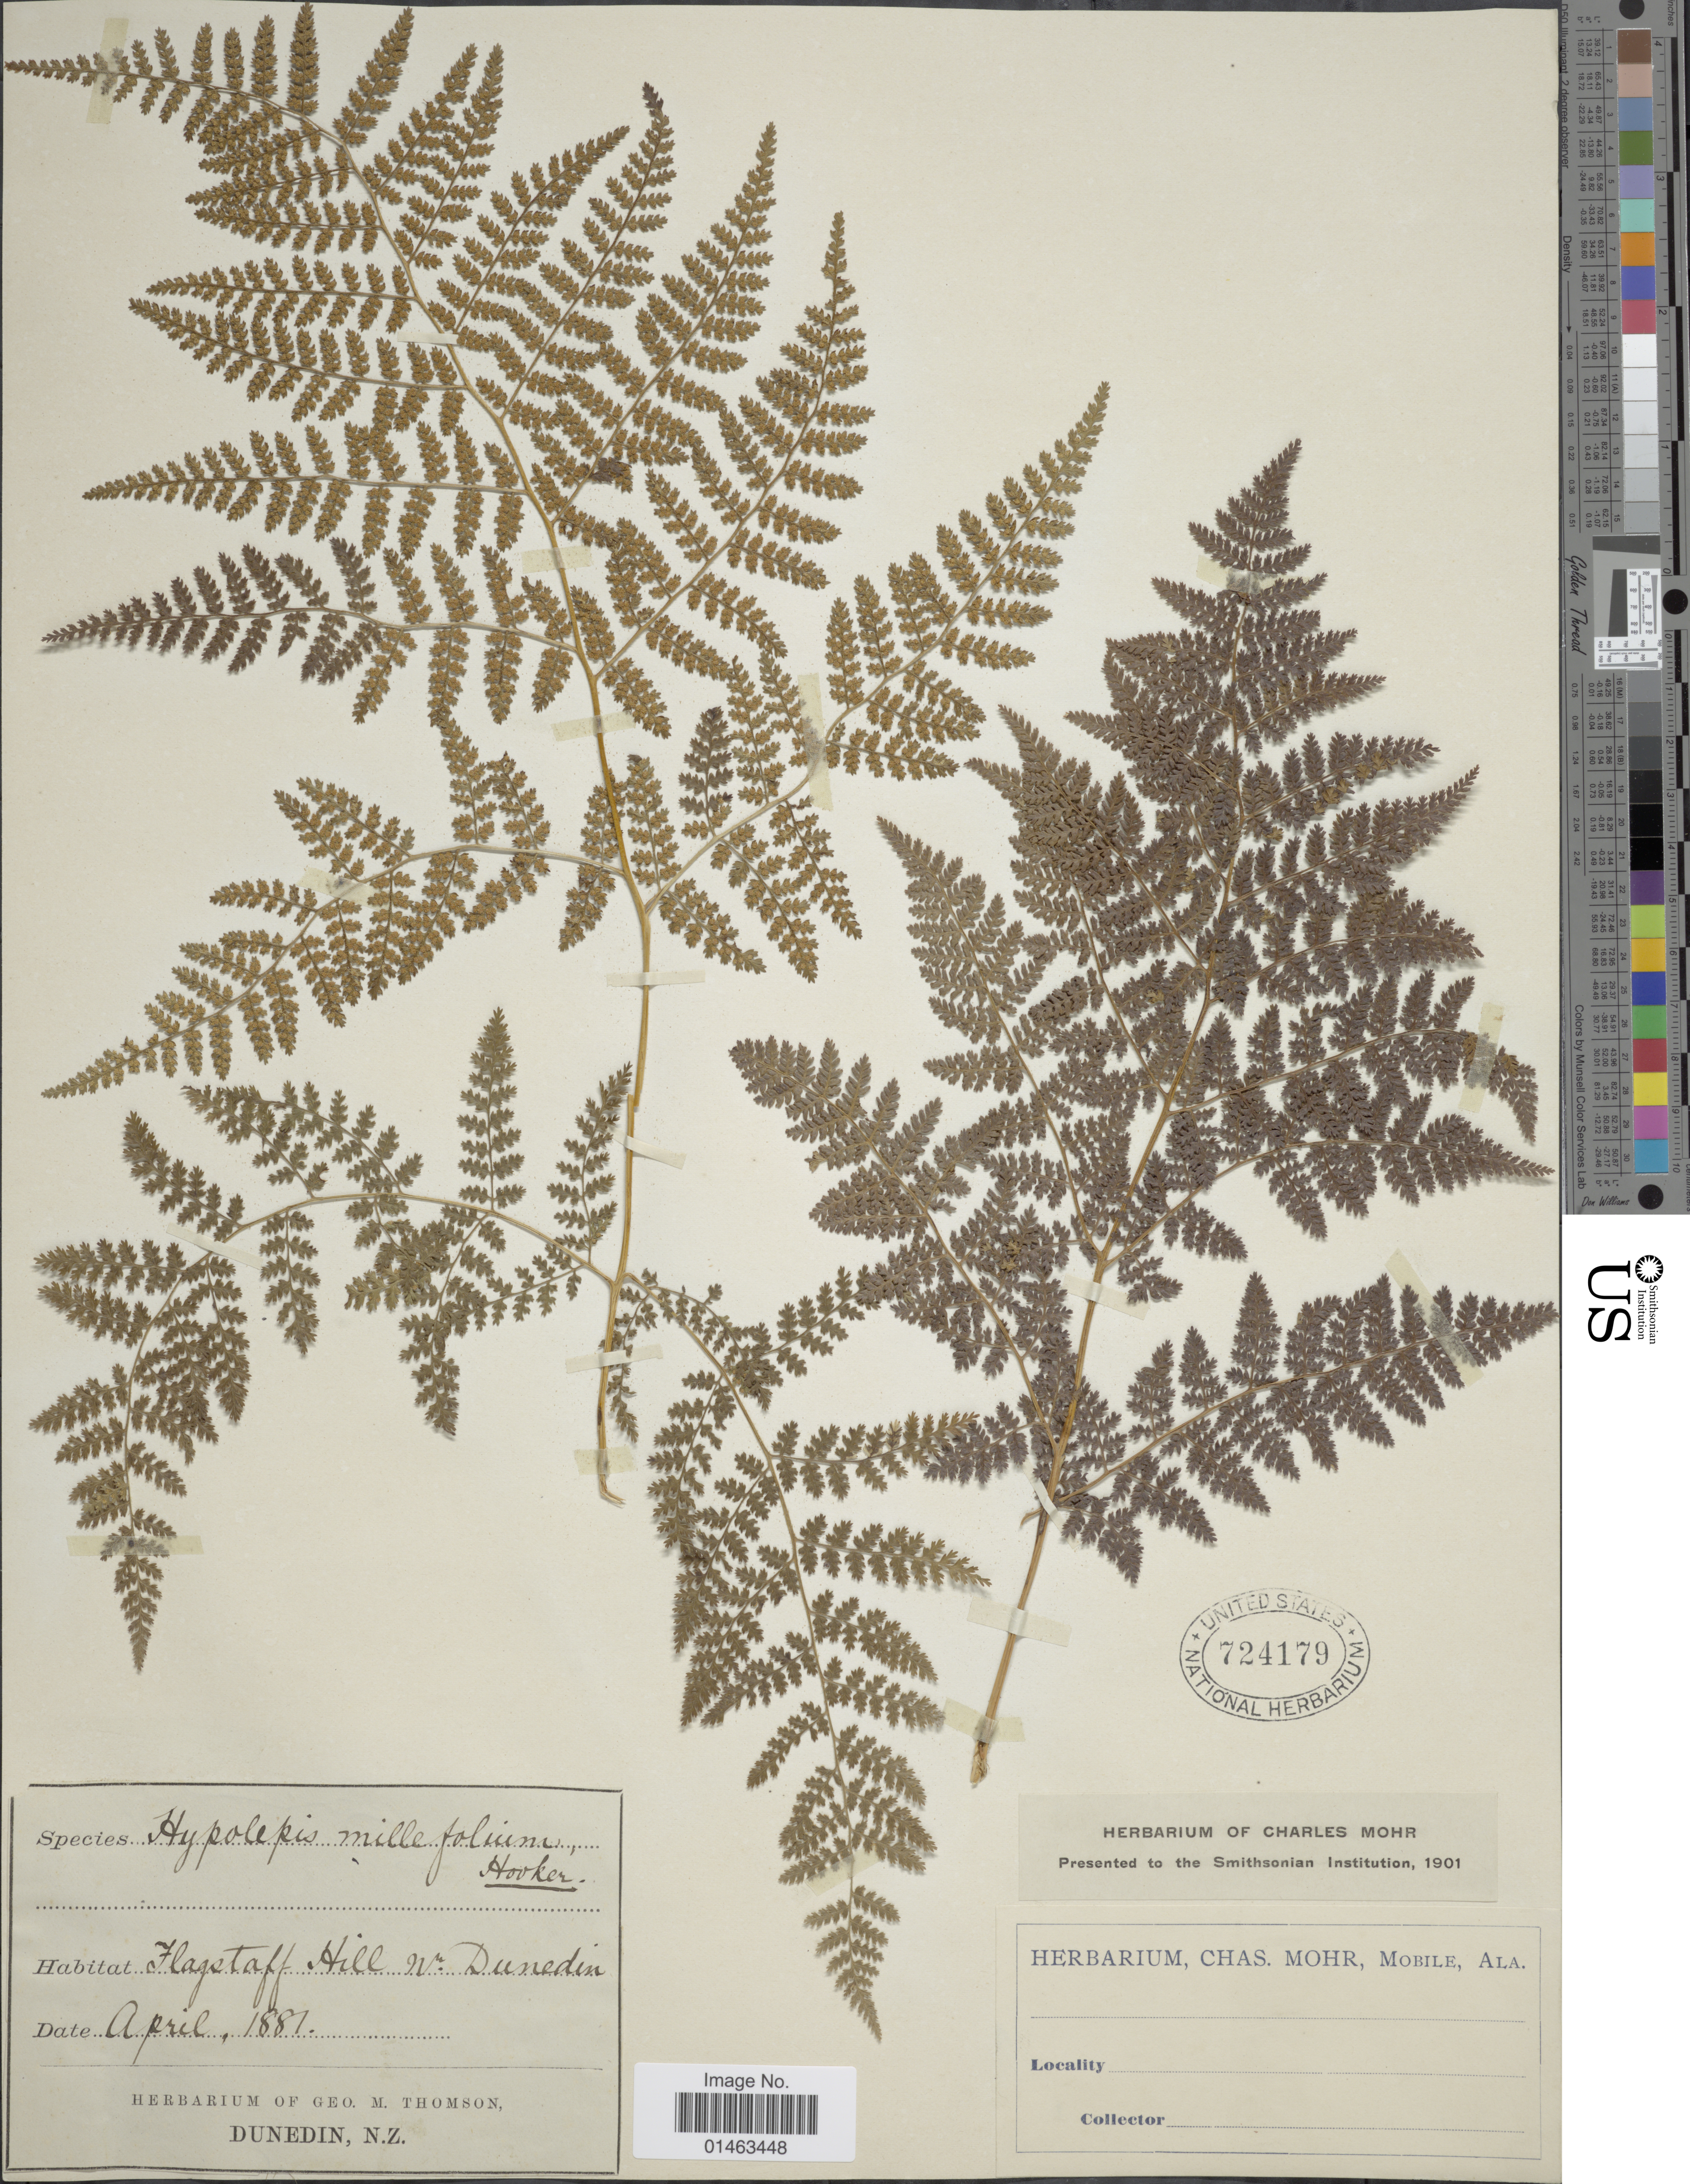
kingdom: Plantae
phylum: Tracheophyta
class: Polypodiopsida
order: Polypodiales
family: Dennstaedtiaceae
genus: Hypolepis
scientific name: Hypolepis millefolium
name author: Hook.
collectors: ex herb. Geo. M. Thomson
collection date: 1881-04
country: New Zealand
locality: Flagstaff Hill W. Dunedin, N.Z.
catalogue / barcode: US 724179